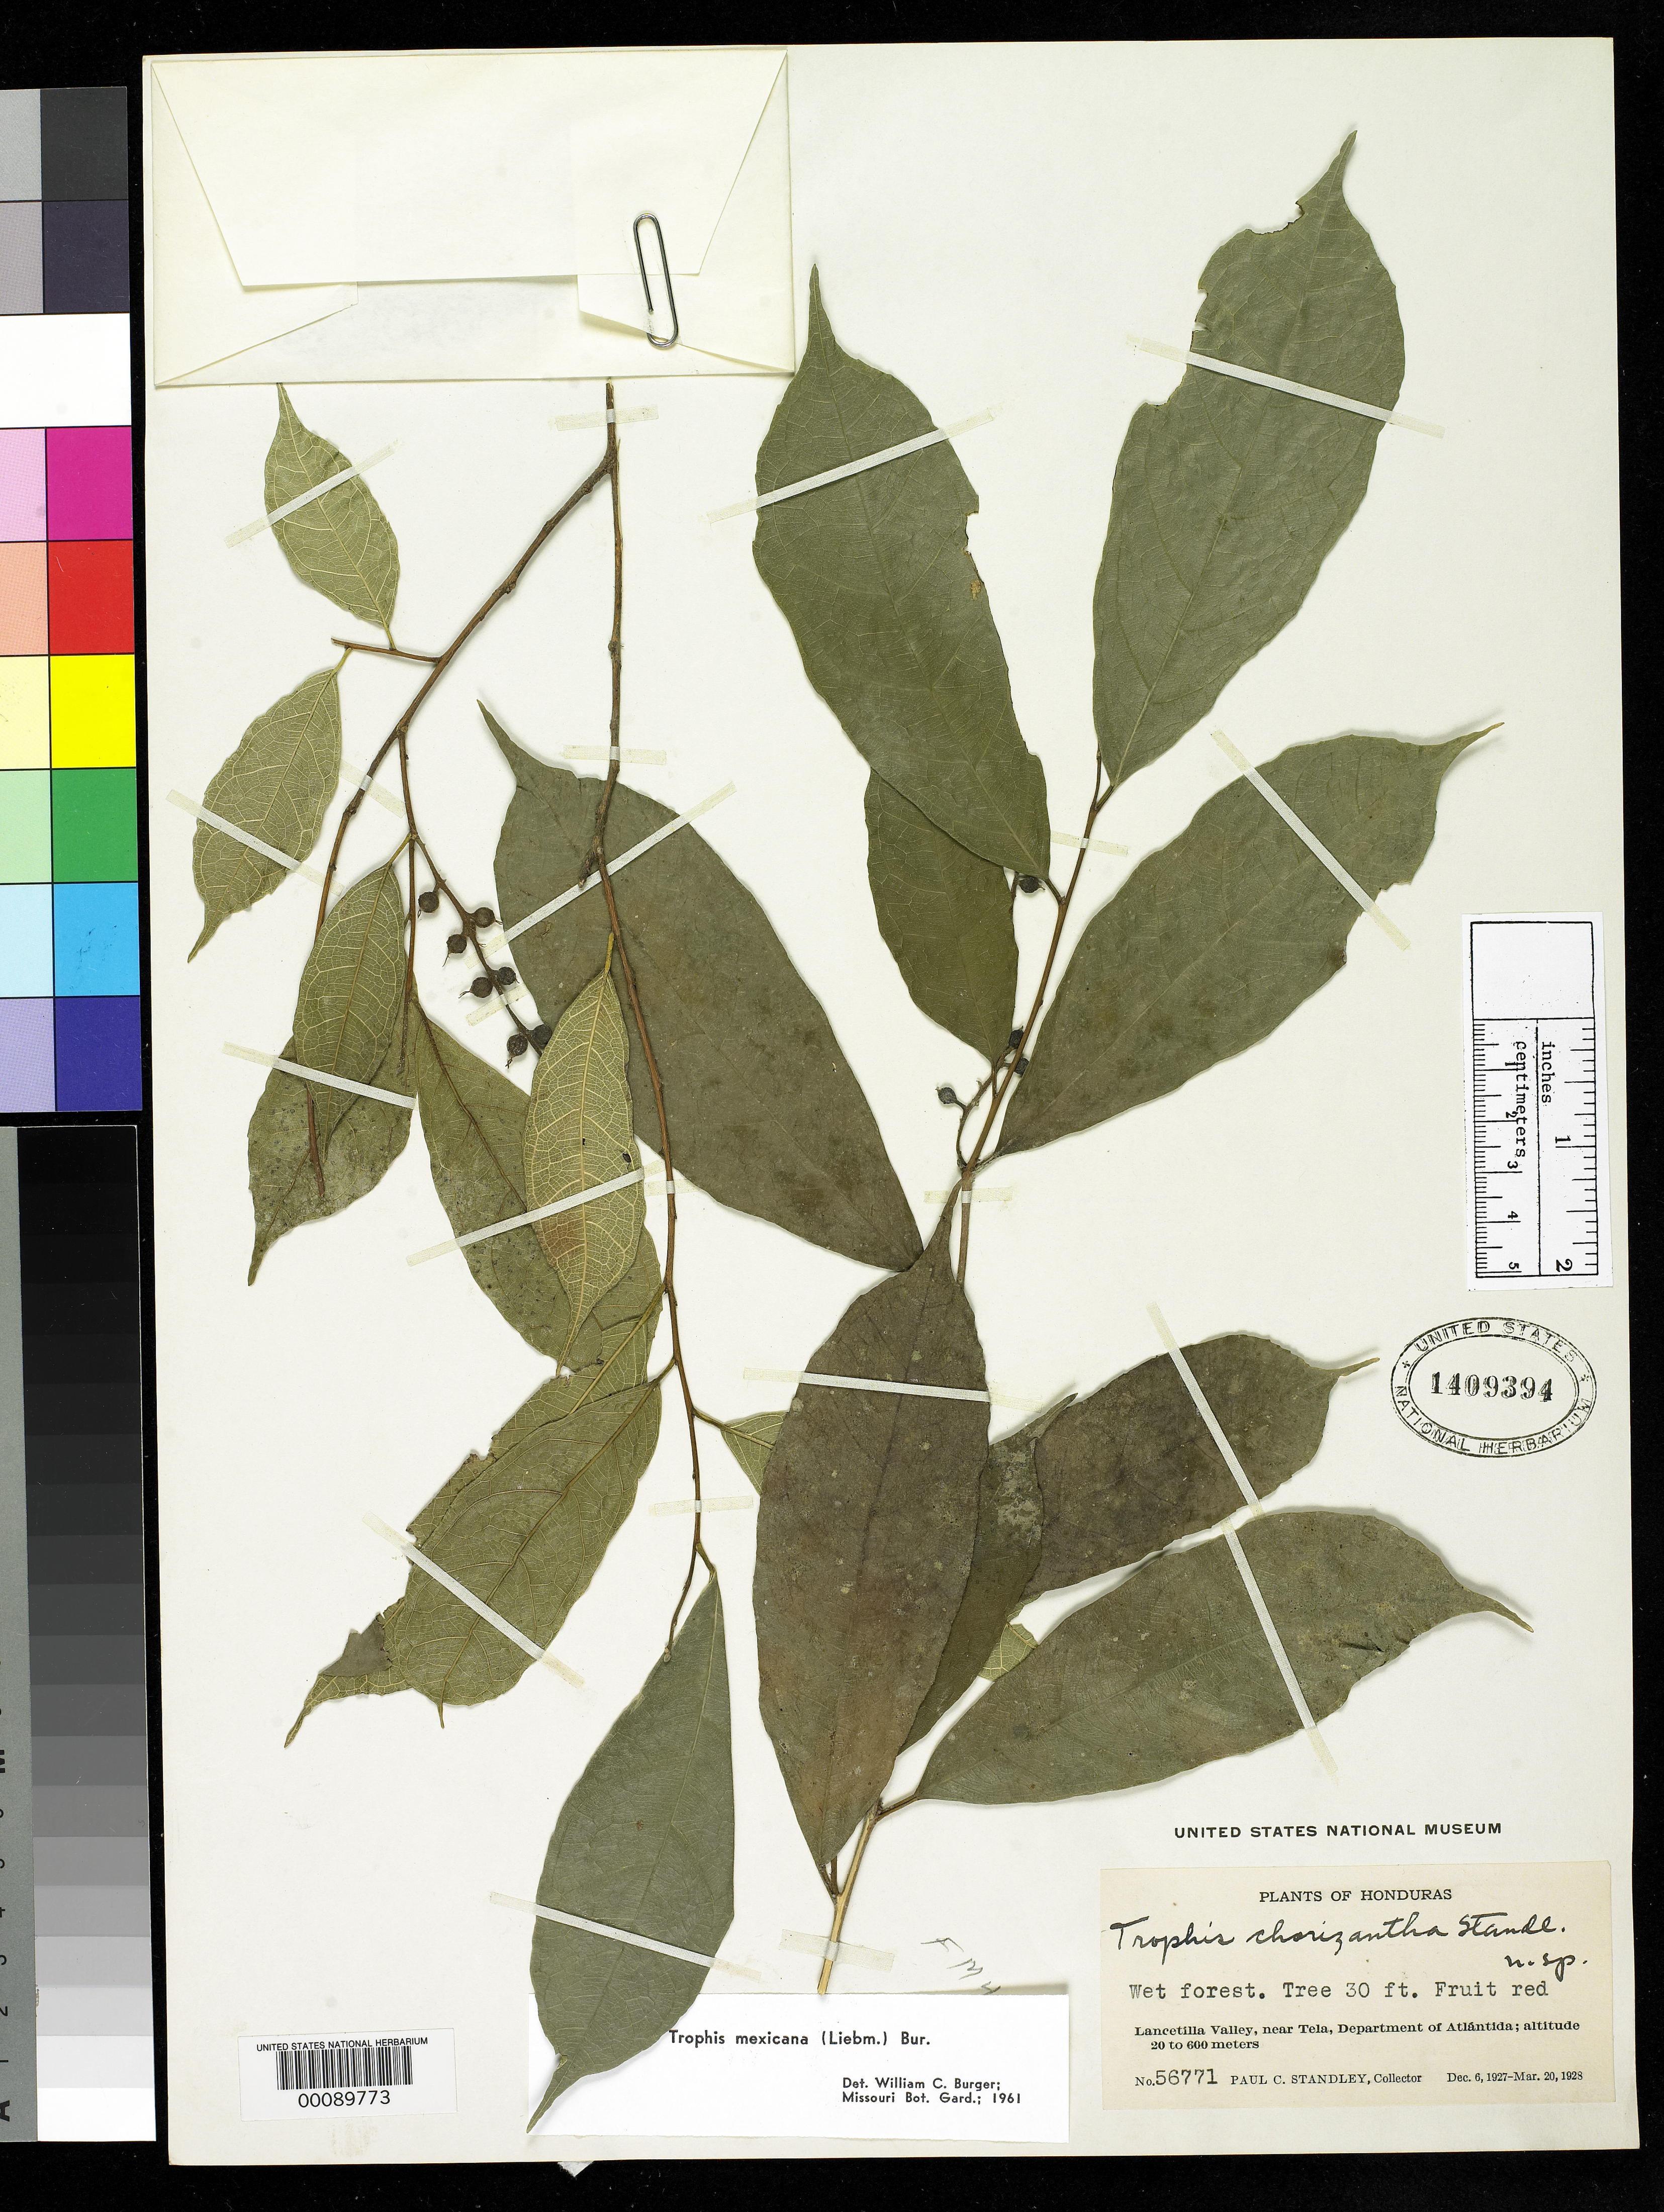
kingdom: Plantae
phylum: Tracheophyta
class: Magnoliopsida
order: Rosales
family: Moraceae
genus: Trophis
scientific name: Trophis chorizantha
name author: Standl.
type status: Isotype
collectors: P. C. Standley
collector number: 56771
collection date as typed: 13 Mar 1928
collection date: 1928-03-13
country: Honduras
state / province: Atlántida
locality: Lancetilla Valley, near Tela.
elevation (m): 600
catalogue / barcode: US 1409394